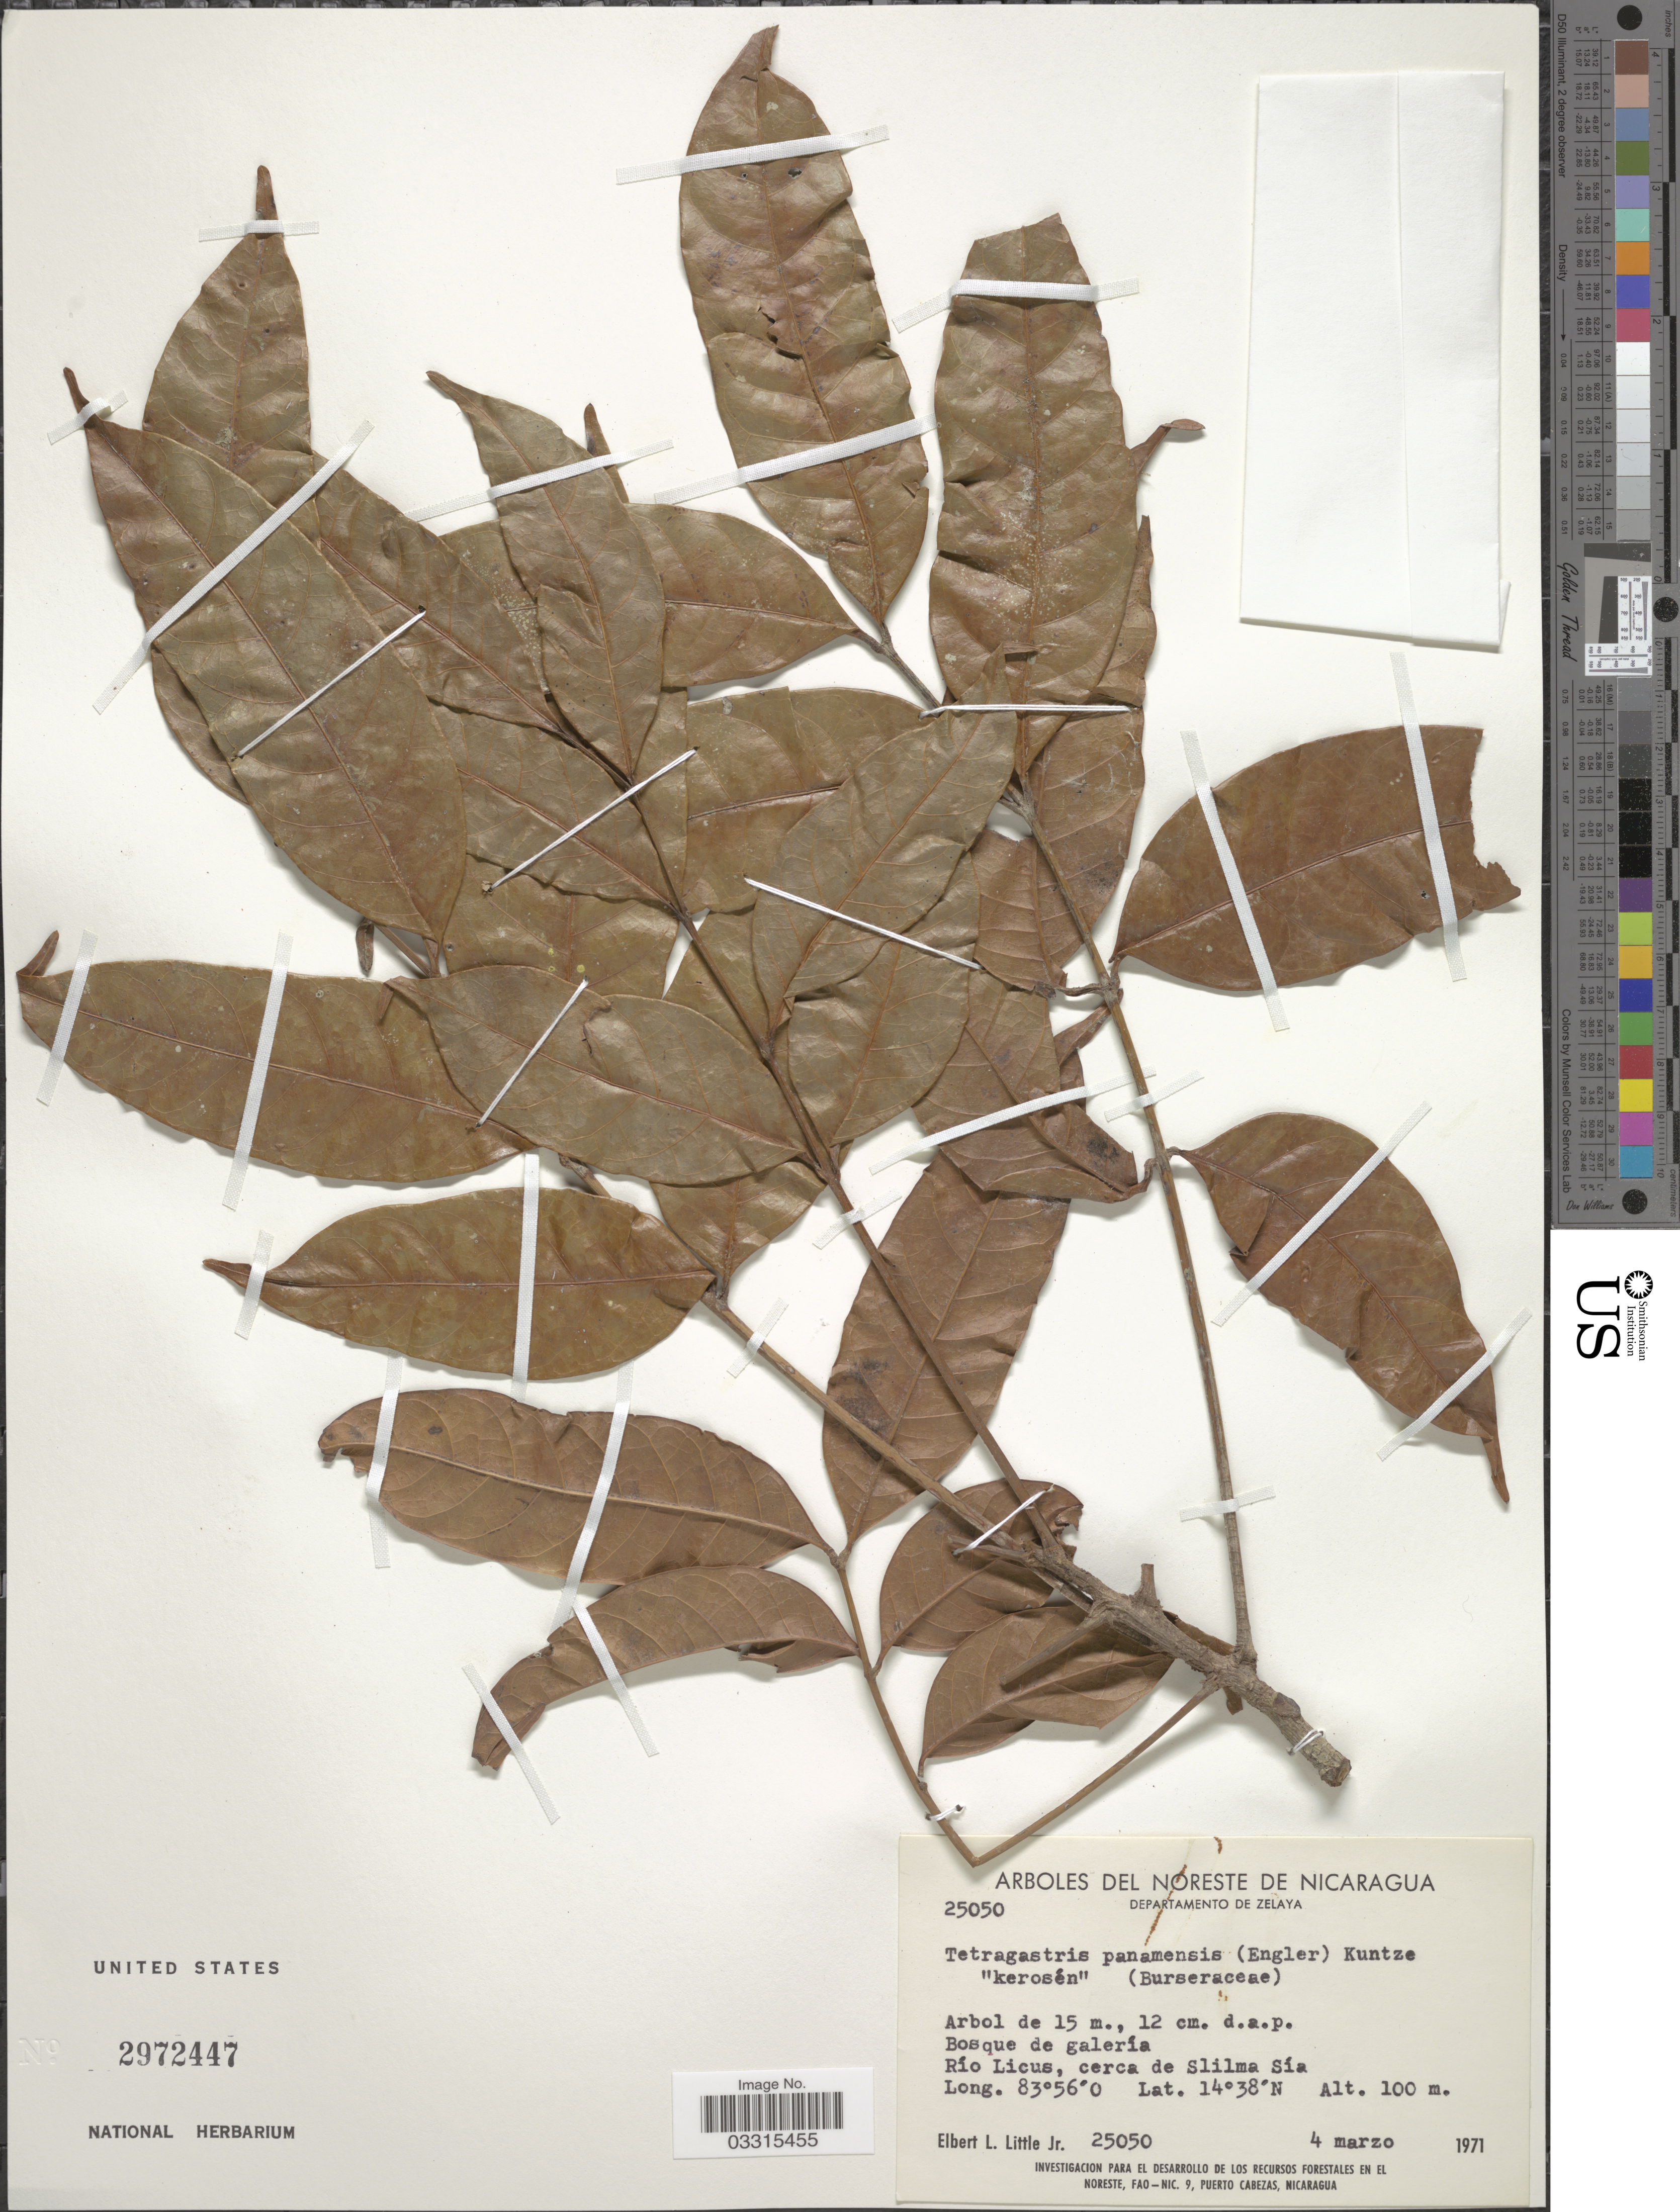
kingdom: Plantae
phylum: Tracheophyta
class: Magnoliopsida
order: Sapindales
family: Burseraceae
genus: Protium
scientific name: Protium stevensonii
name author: (Standl.) Daly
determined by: Daly, Douglas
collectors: E. L. Little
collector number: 25050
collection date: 1971-03-04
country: Nicaragua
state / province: Atlántico Norte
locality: Noreste de Nicaragua. Departamento de Zelaya. Río Licus de Slilma Sía.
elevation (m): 100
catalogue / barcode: US 2972447